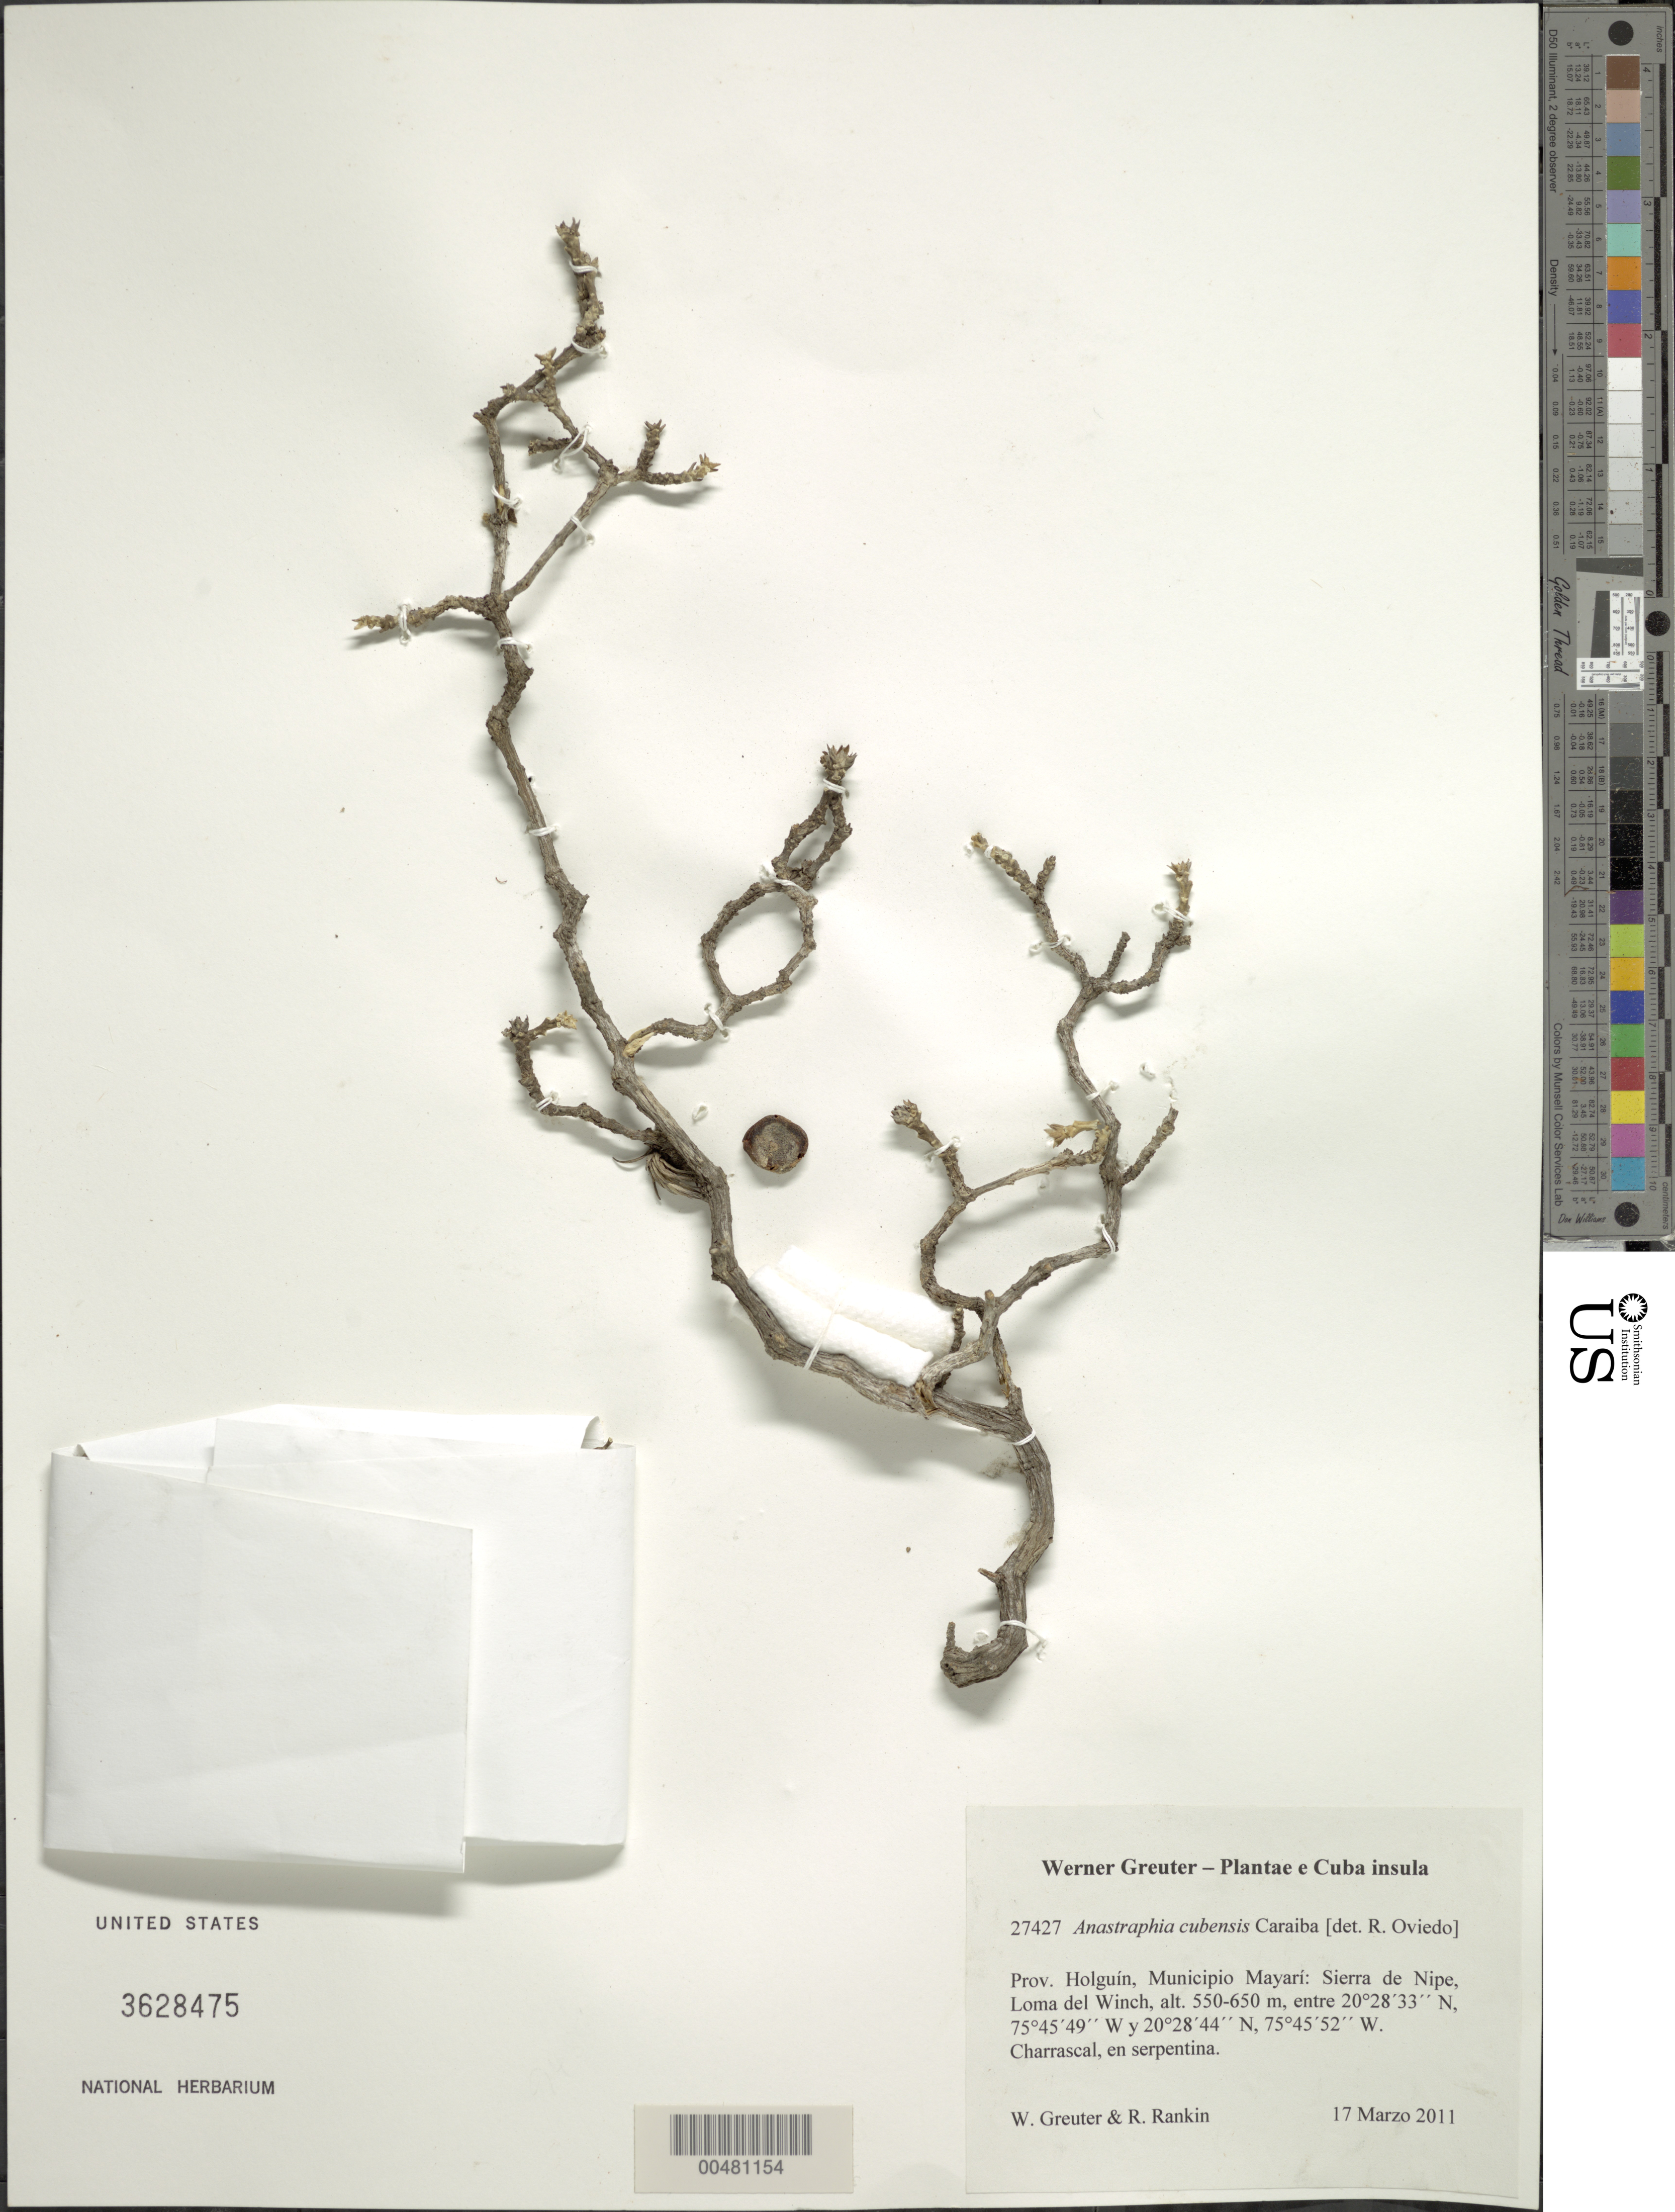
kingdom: Plantae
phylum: Tracheophyta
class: Magnoliopsida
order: Asterales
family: Asteraceae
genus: Anastraphia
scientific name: Anastraphia cubensis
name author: Carabia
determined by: Oviedo, R.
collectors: W. R. Greuter & R. Rankin Rodriguez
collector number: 27427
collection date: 2011-03-17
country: Cuba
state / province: Holguin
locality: Mun. Mayarí, Sierra de Nipe, Loma del Winch.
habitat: Charrascal, en serpentina.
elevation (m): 550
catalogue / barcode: US 3628475